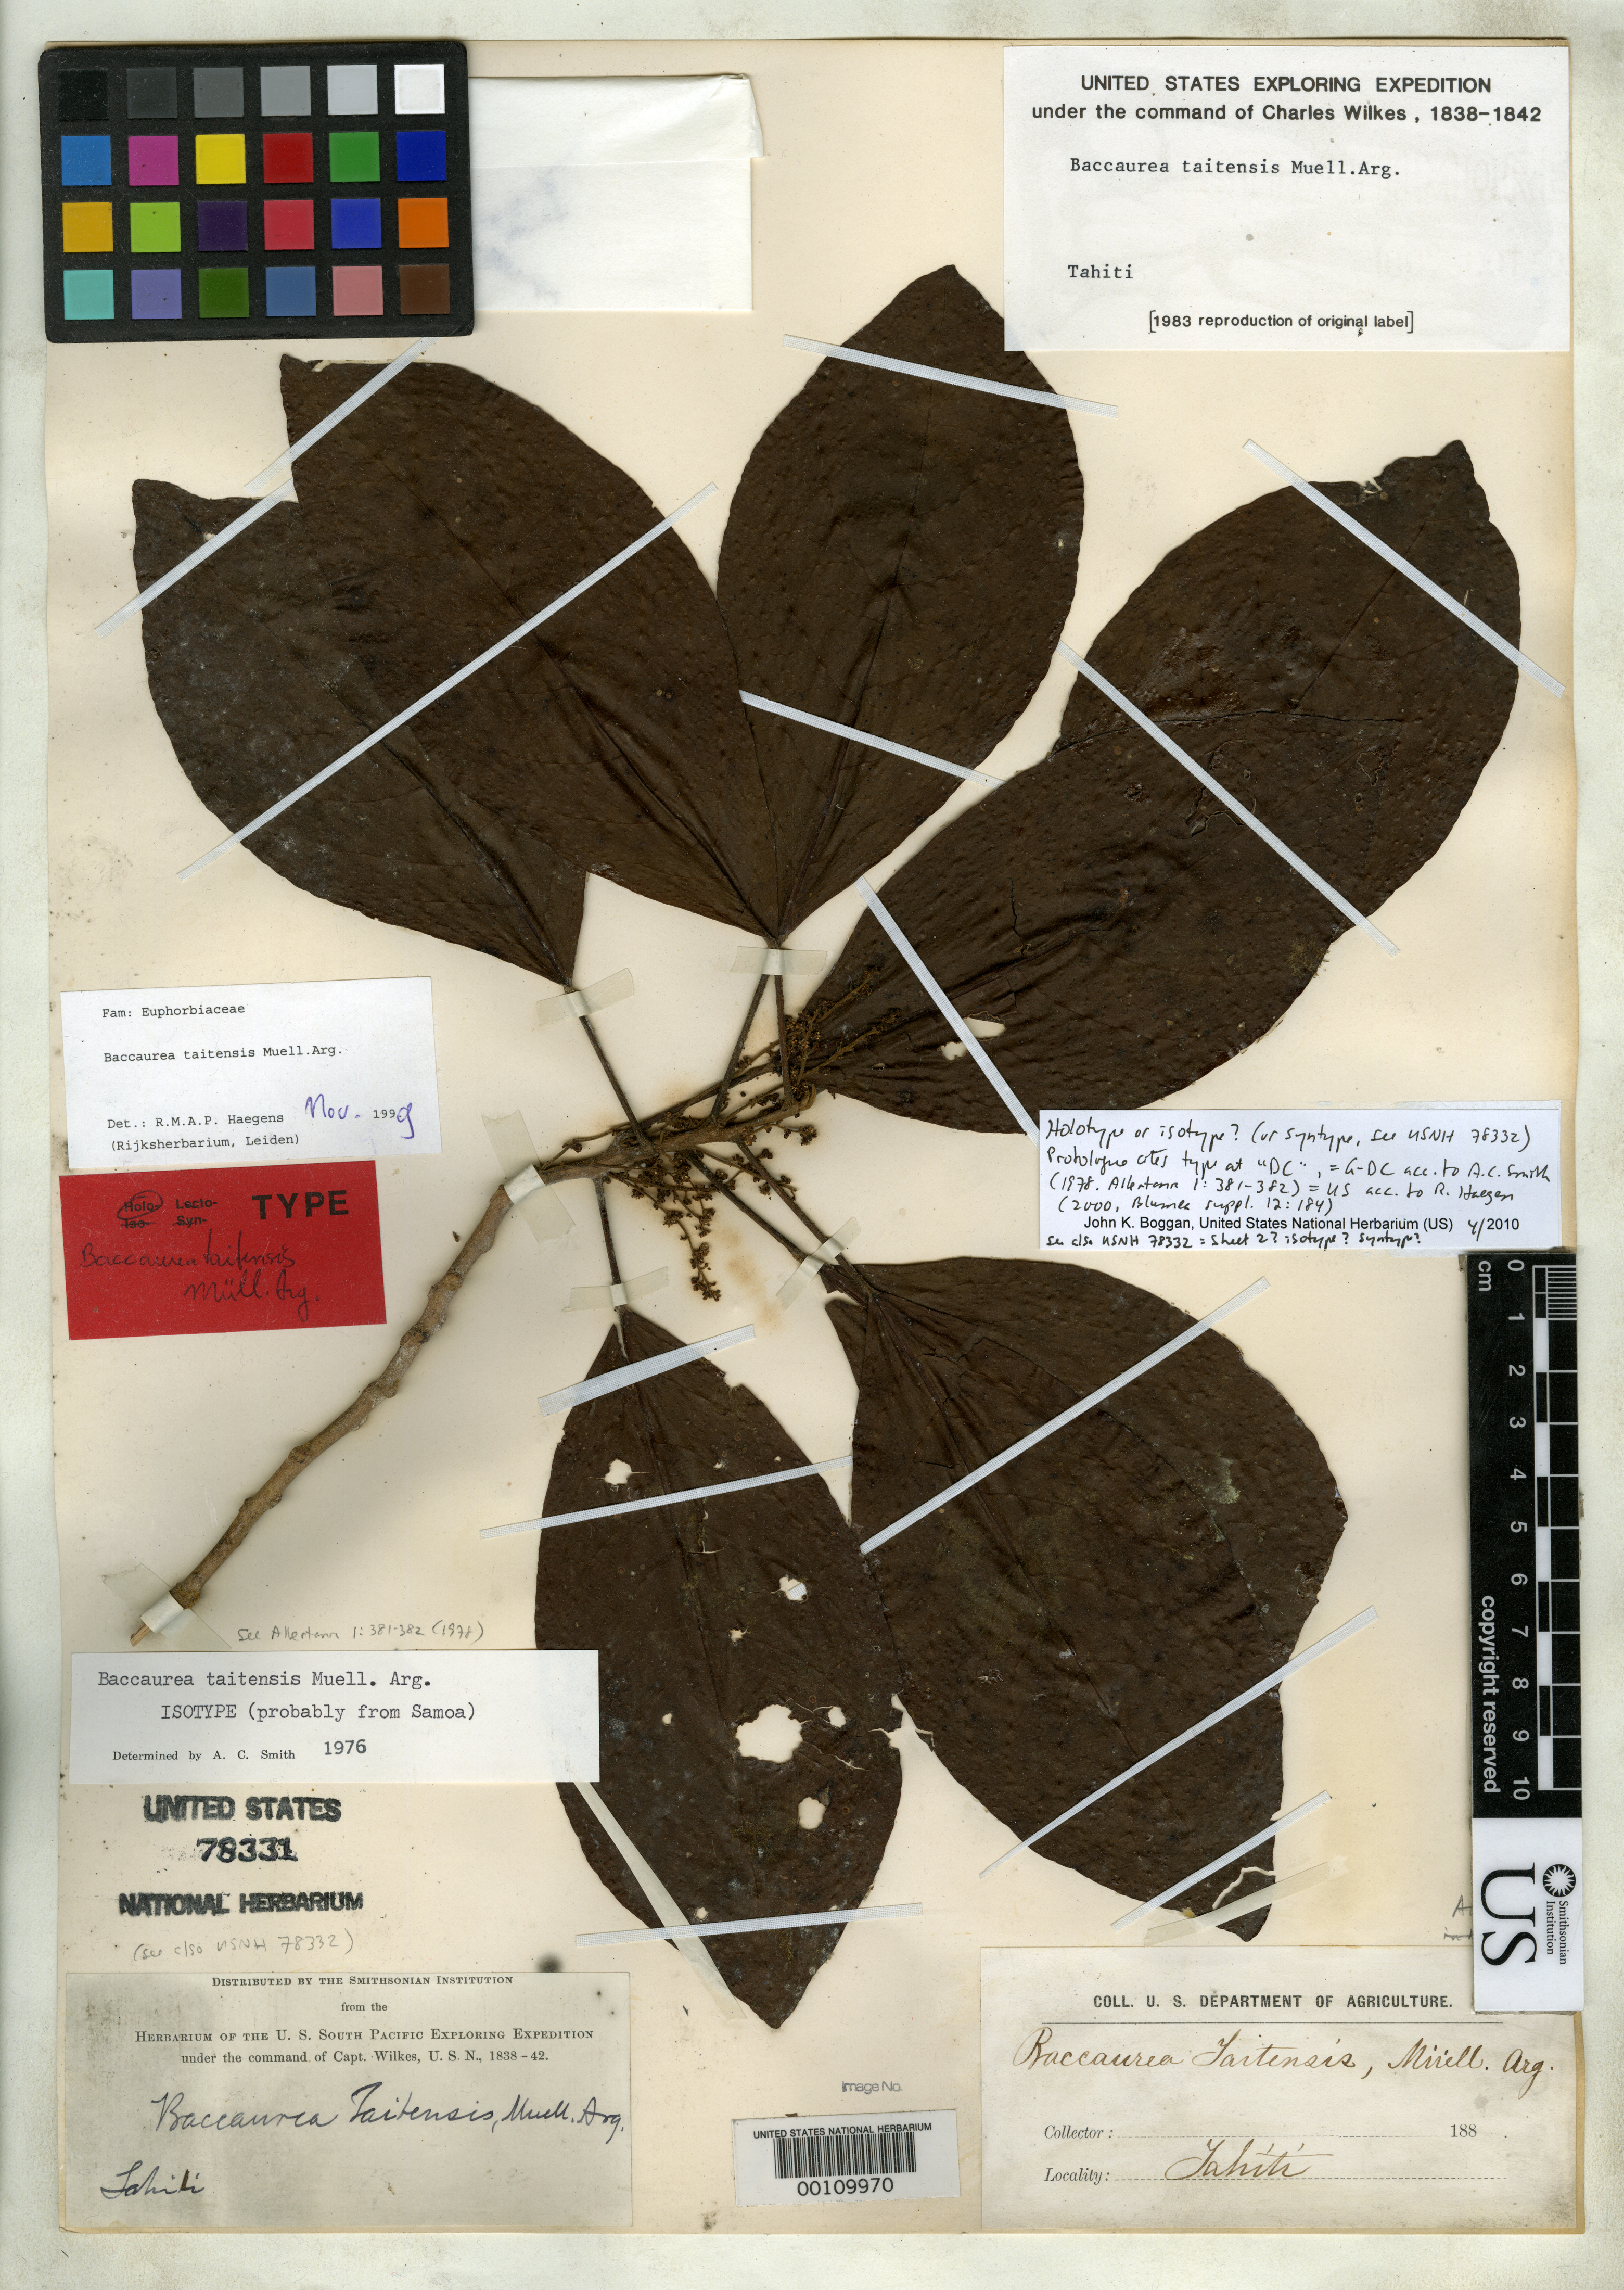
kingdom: Plantae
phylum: Tracheophyta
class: Magnoliopsida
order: Malpighiales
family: Phyllanthaceae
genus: Baccaurea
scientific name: Baccaurea taitensis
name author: Müll. Arg. in DC.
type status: Possible Holotype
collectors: Wilkes Explor. Exped.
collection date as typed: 1838 to -- --- 1842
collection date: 1838/1842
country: French Polynesia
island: Tahiti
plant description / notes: Protologue cites type at "DC". Annotated (1976) and cited (1978, Allertonia 1: 381-382) by A.C. Smith as "isotype"; Haegen annotated & cites US sheet as holotype, Blumea suppl. 12: 184, 2000. See also USNH 78332 for possible sheet 2 (isotype or syntype?); Label states "Tahiti" but probably from Samoa acc. to A.C. Smith 1978 (Allertonia 1: 318-382) and R. Haegen 2000 (Blumea suppl. 12: 184).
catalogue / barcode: US 78331